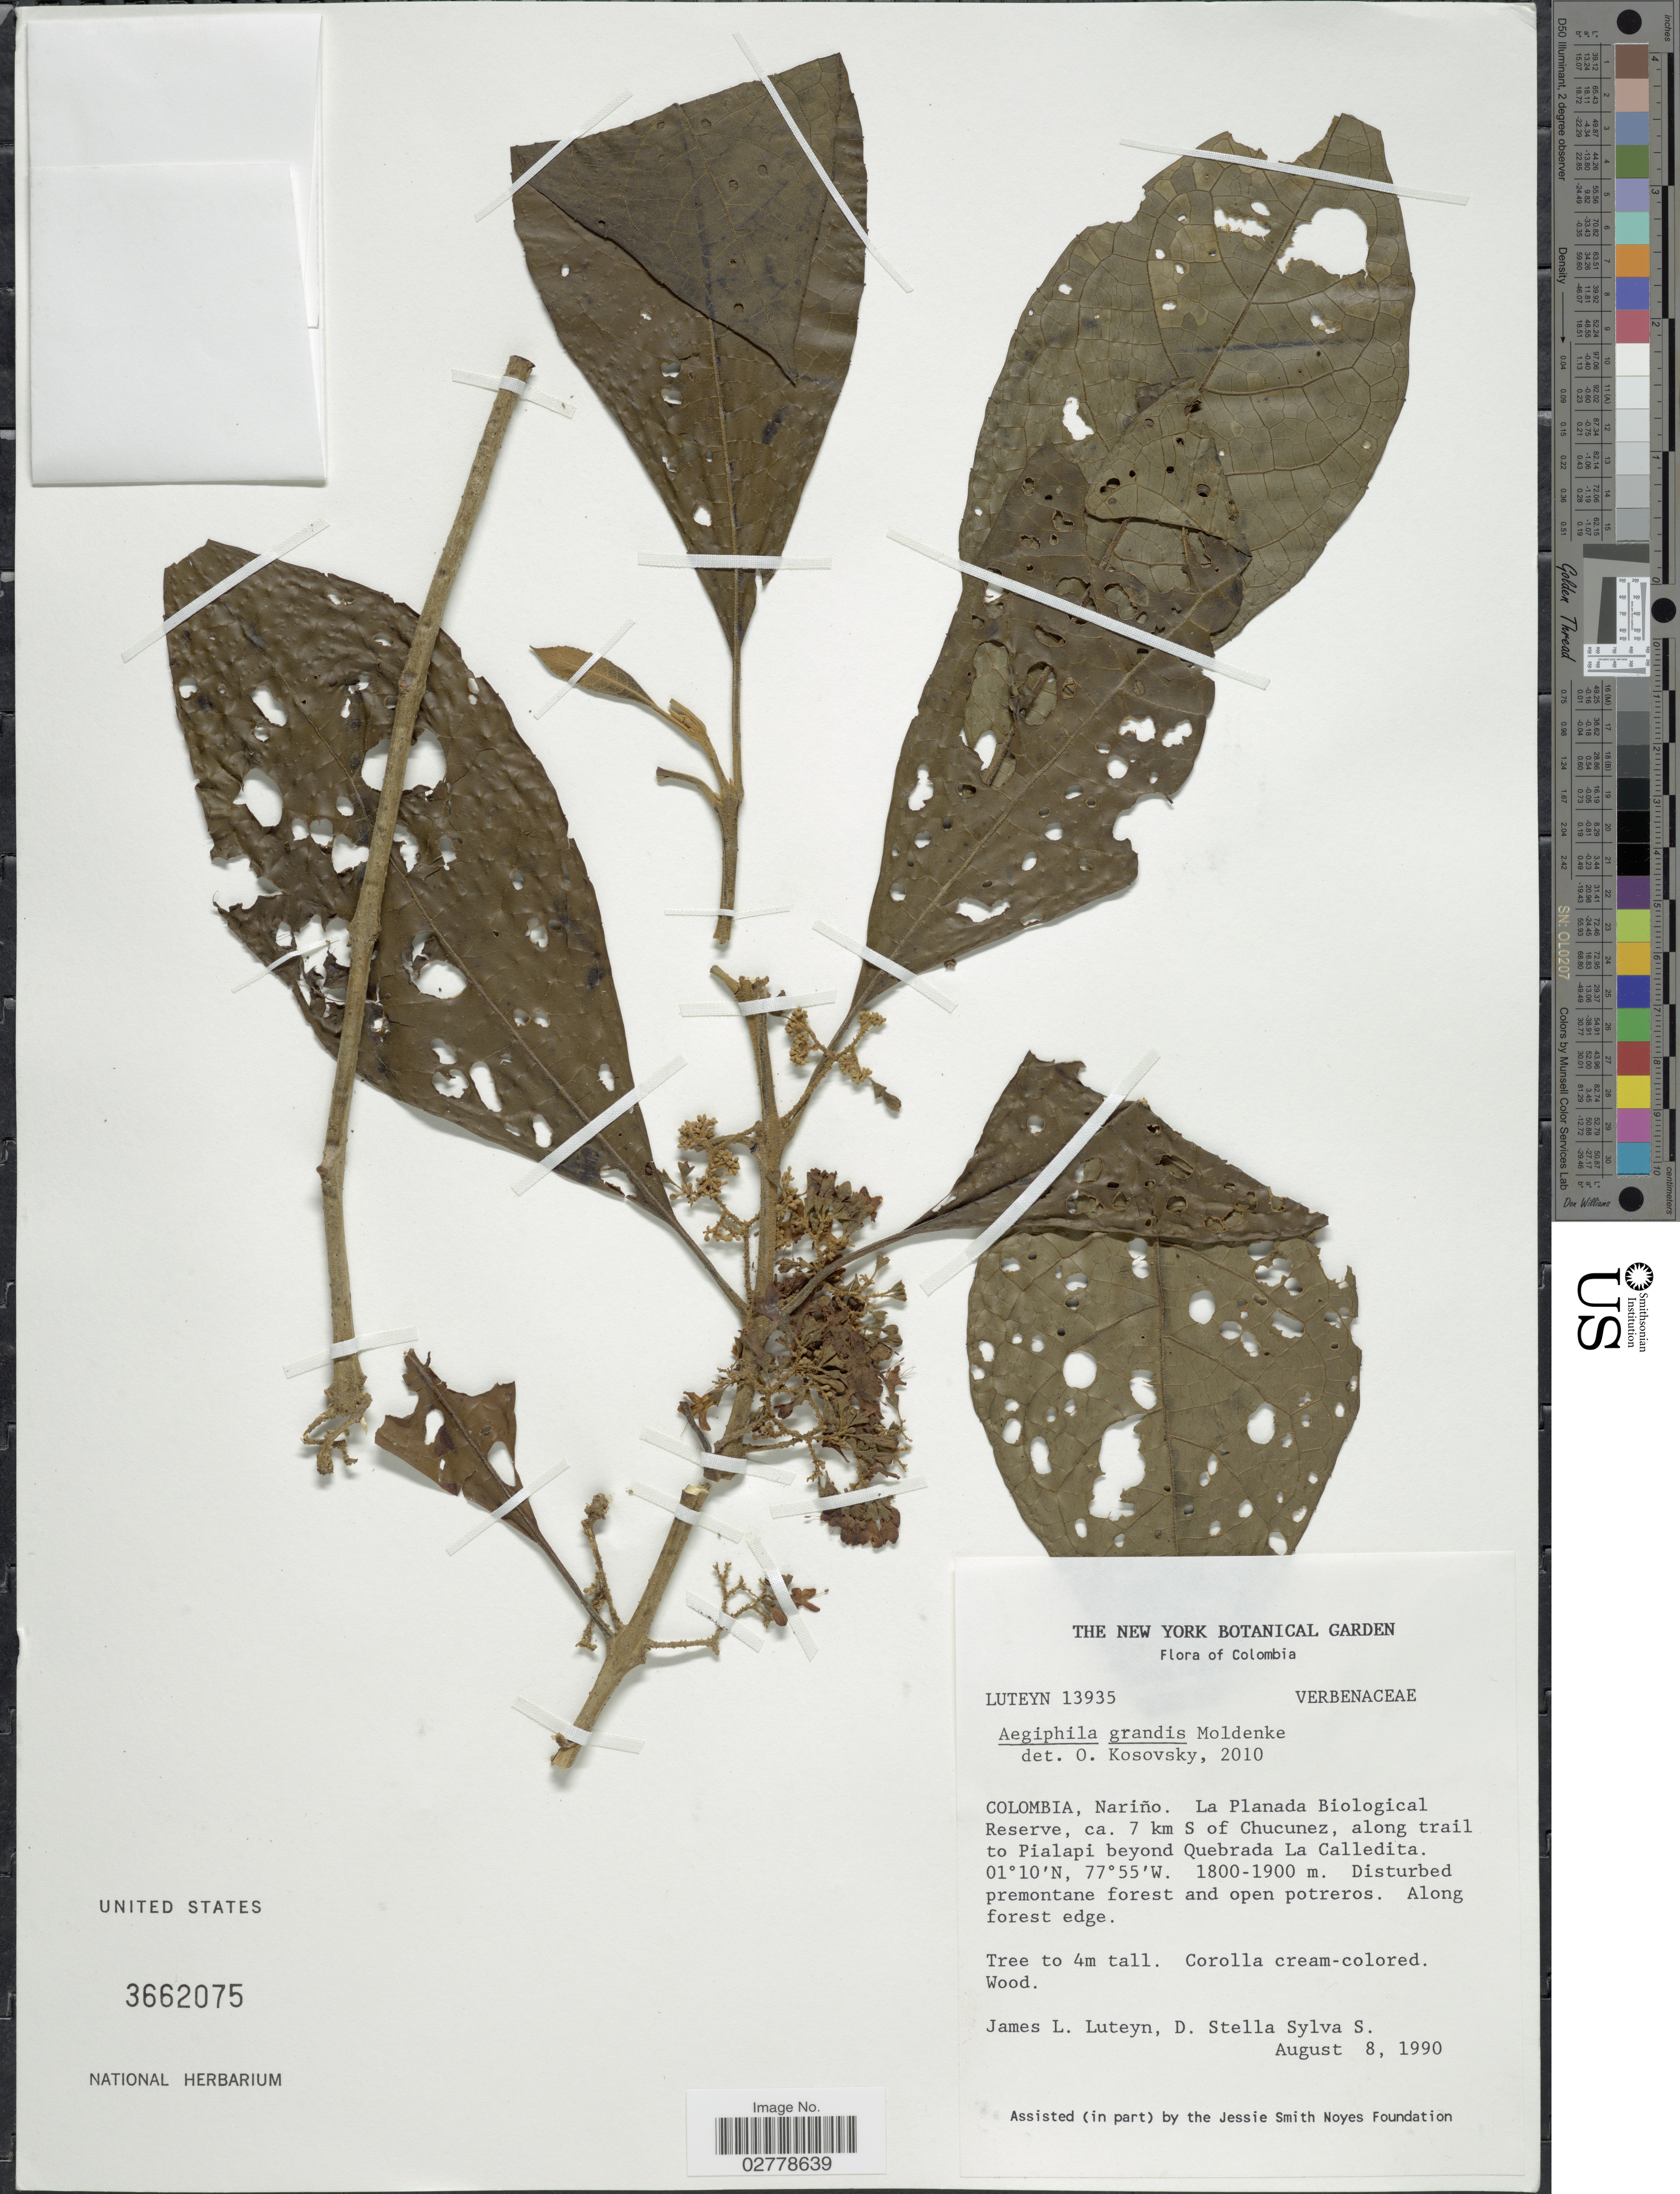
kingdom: Plantae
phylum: Tracheophyta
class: Magnoliopsida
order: Lamiales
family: Lamiaceae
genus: Aegiphila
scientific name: Aegiphila grandis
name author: Moldenke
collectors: J. L. Luteyn & Stella Sylva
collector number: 13935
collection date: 1990-08-08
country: Colombia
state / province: Nariño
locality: La Planada Biological Reserve, ca. 7 km S of Chucunez, along trail to Pialapi beyond Quebrada La Calledita.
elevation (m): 1800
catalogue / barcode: US 3662075